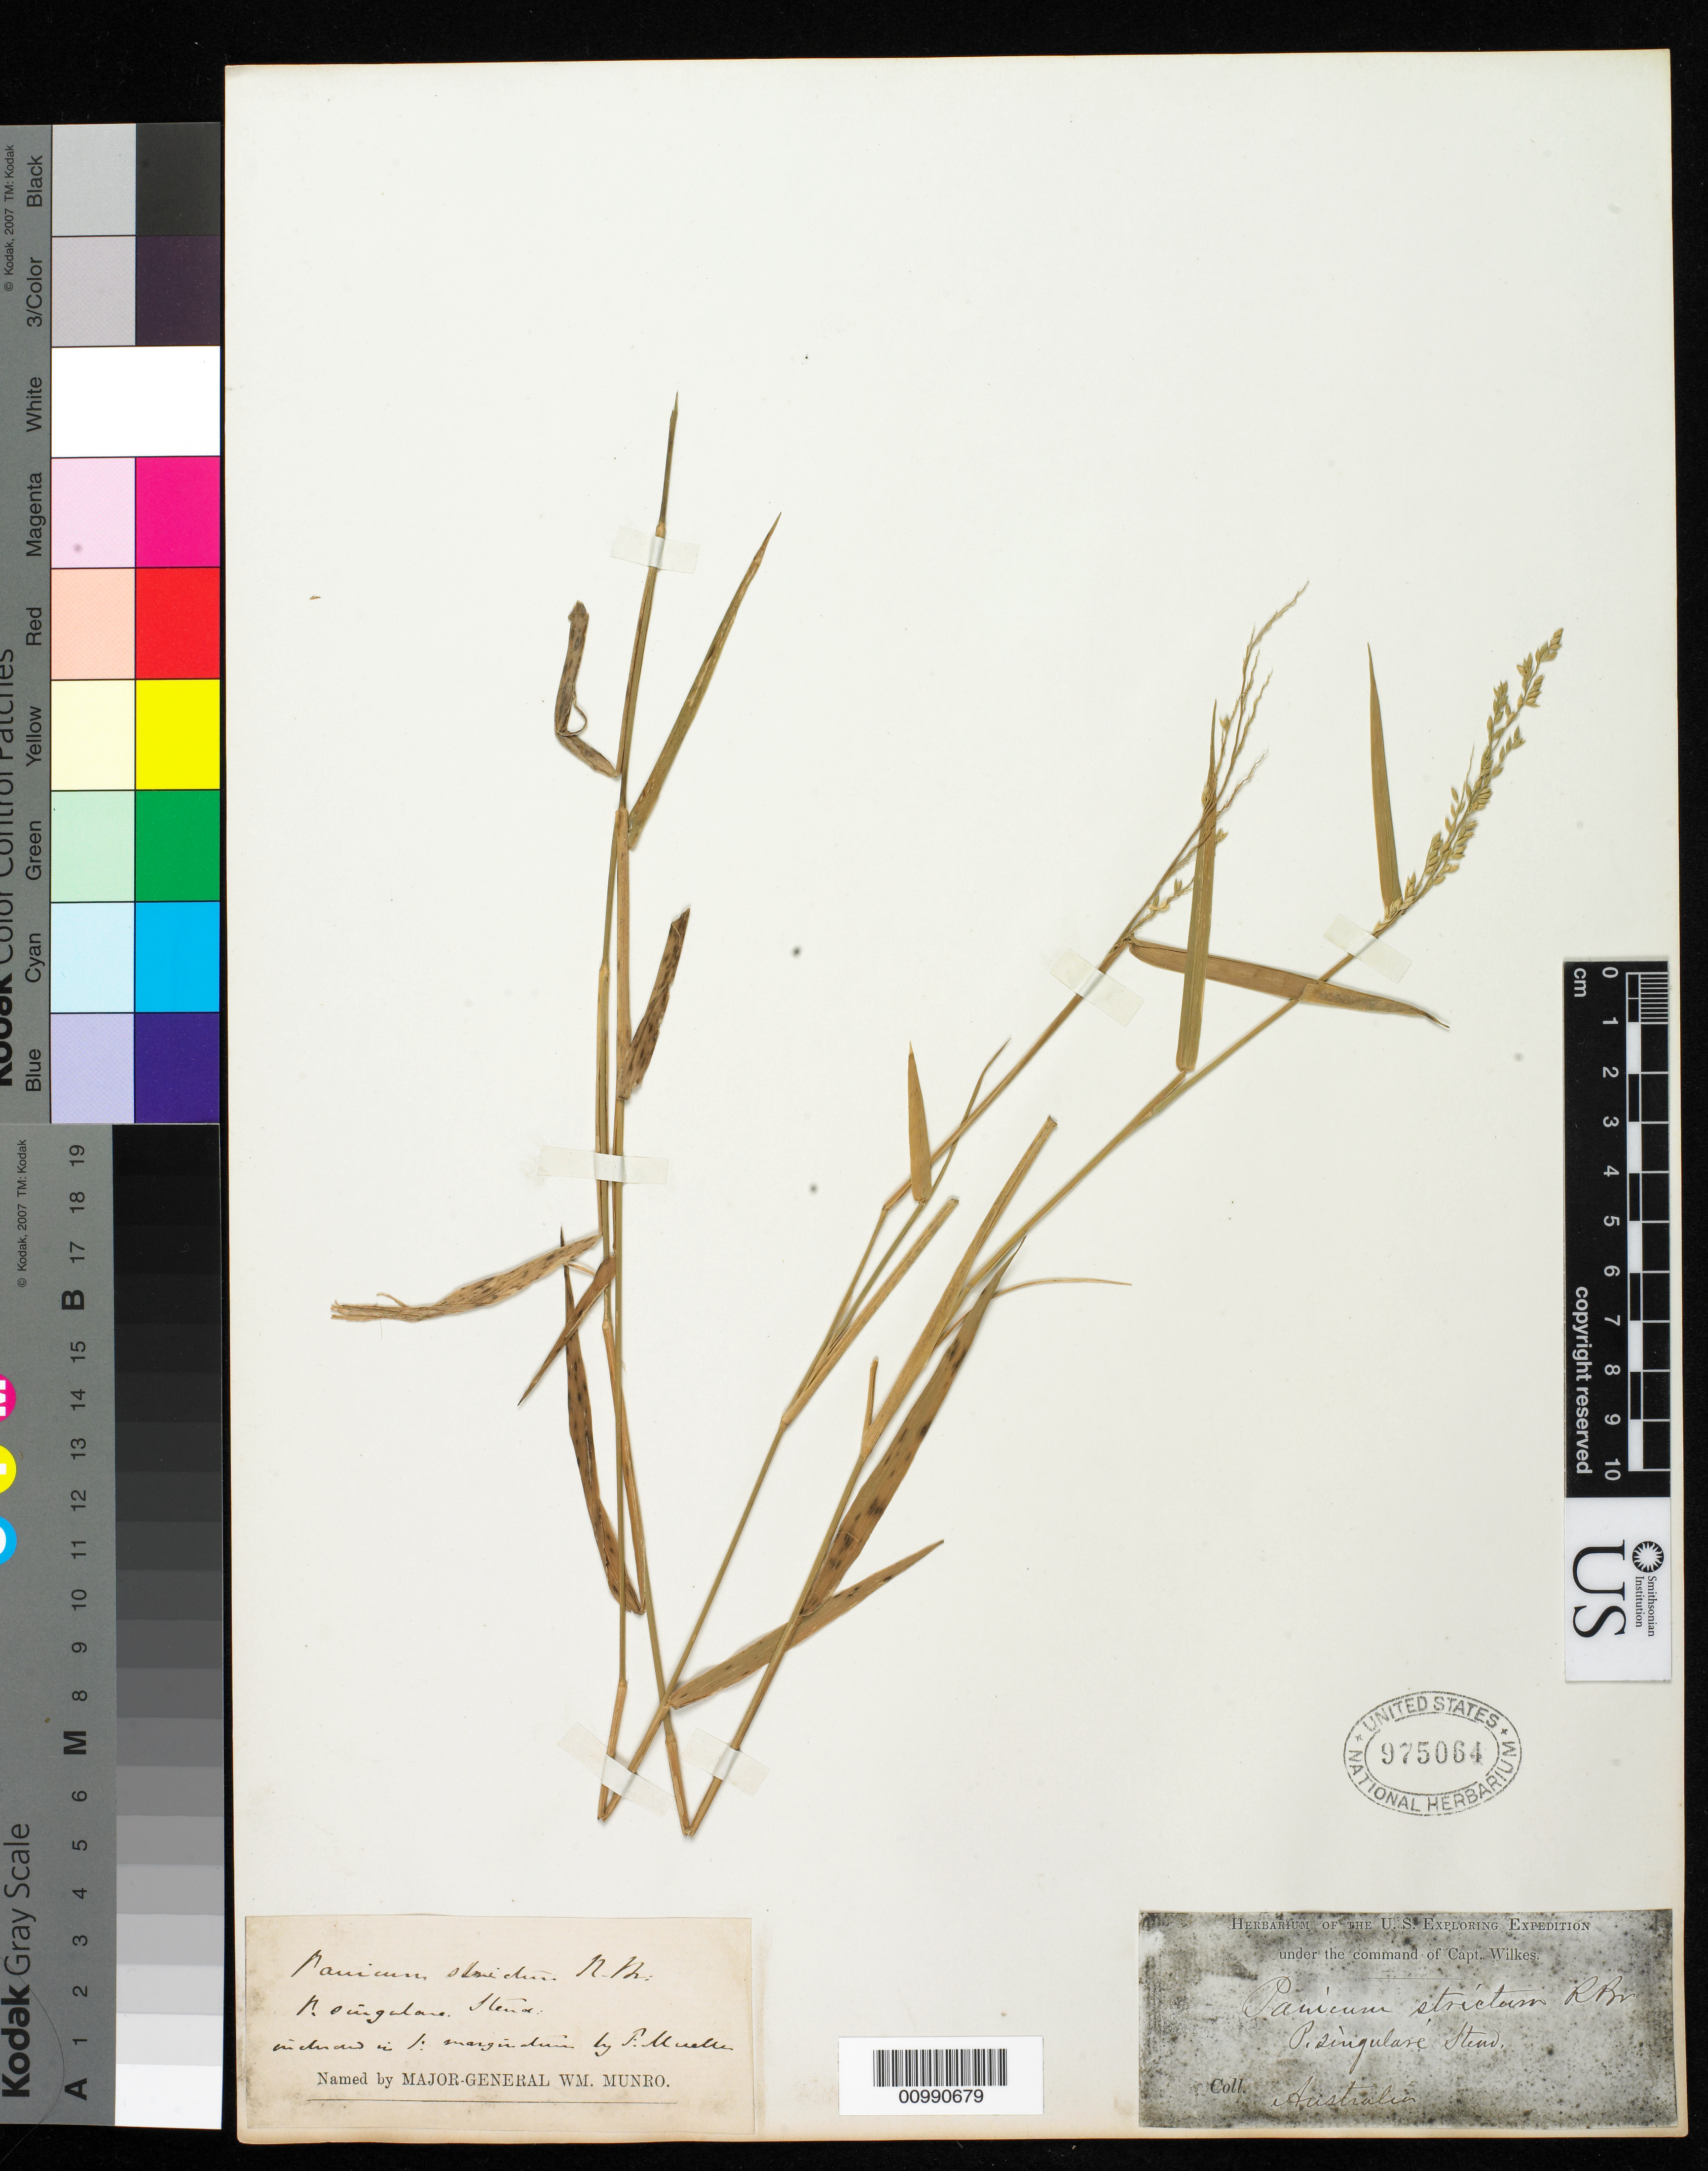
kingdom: Plantae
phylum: Tracheophyta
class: Liliopsida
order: Poales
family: Poaceae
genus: Panicum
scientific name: Panicum sp.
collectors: Wilkes Explor. Exped.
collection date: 1838/1842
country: Australia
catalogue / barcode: US 975064